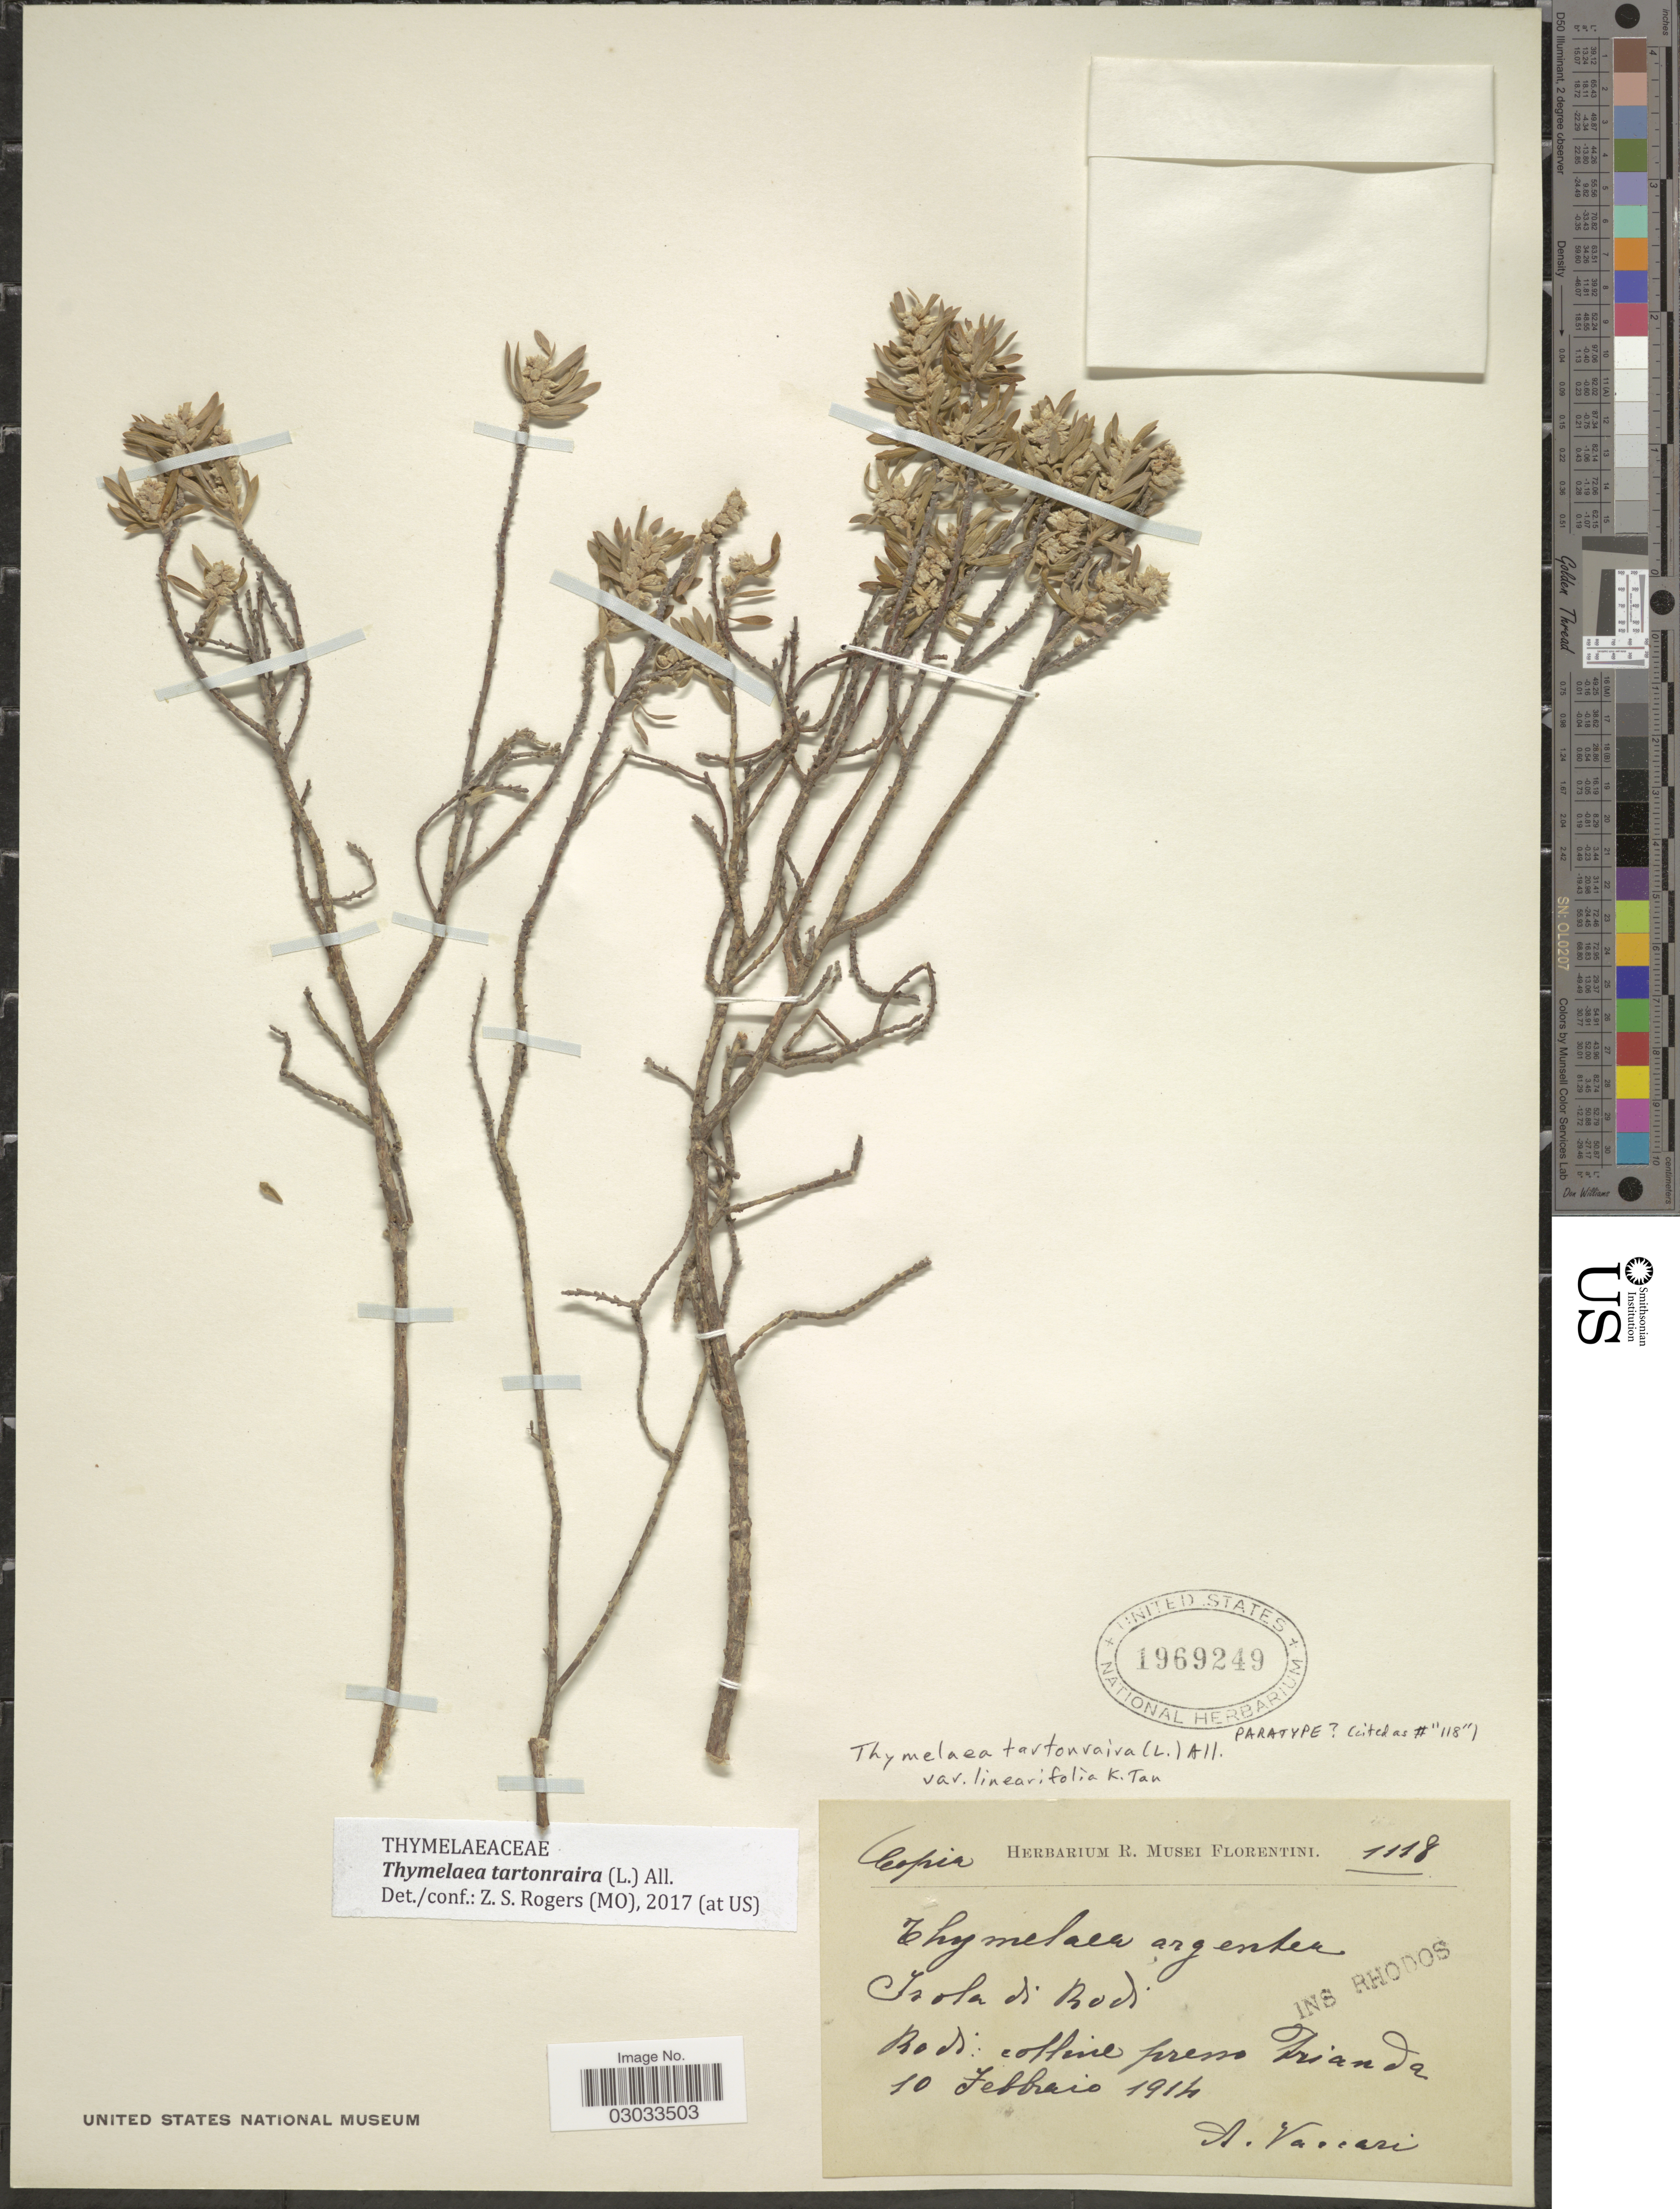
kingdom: Plantae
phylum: Tracheophyta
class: Magnoliopsida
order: Malvales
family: Thymelaeaceae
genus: Thymelaea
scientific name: Thymelaea tartonraira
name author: (L.) All.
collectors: A. Vaccari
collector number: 1118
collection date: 1914-02-10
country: Greece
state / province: South Aegean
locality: Isola d'Rodi. Rodi: coffine presso Trianda.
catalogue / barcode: US 1969249